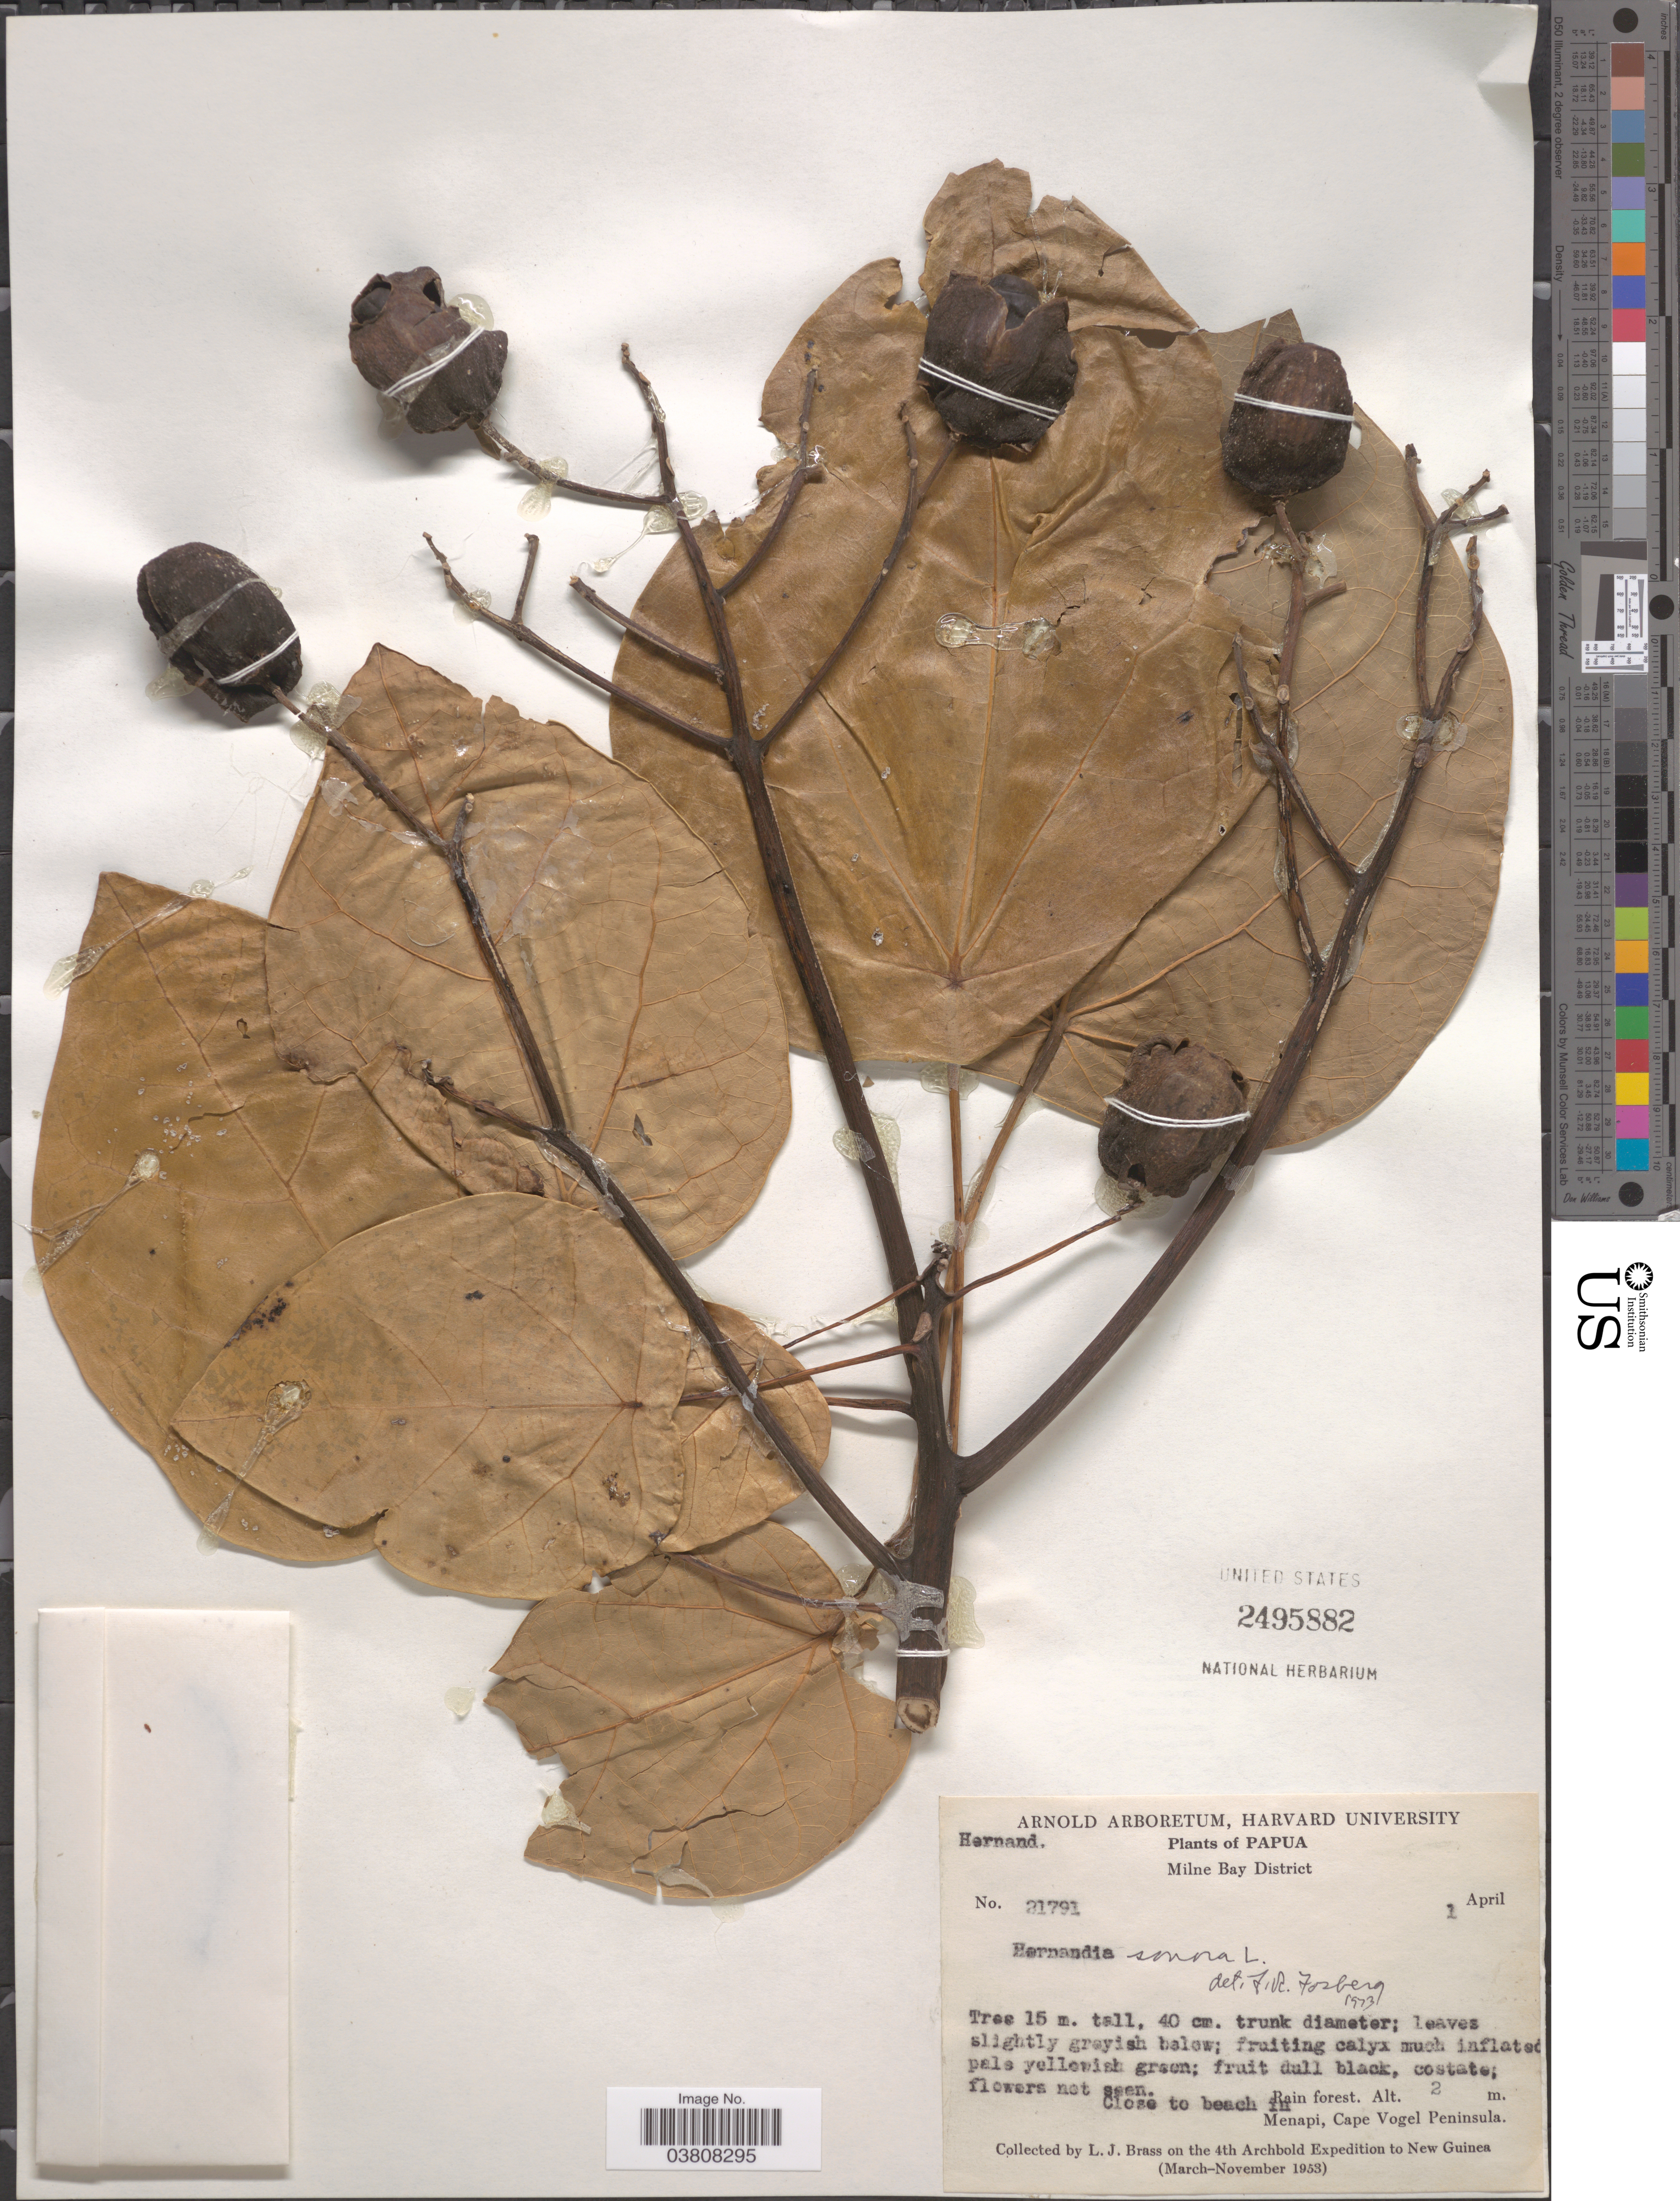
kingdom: Plantae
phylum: Tracheophyta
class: Magnoliopsida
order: Laurales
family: Hernandiaceae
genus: Hernandia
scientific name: Hernandia nymphaeifolia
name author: (C. Presl) Kubitzki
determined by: Strong, Mark T., (BOT), Smithsonian Institution - National Museum of Natural History (UNITED STATES)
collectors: L. J. Brass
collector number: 21791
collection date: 1953-04-01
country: Papua New Guinea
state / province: Milne Bay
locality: Papua. Milne Bay District. Close to beach in Menapi, Cape Vogel Peninsula. New Guinea.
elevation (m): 2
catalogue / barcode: US 2495882